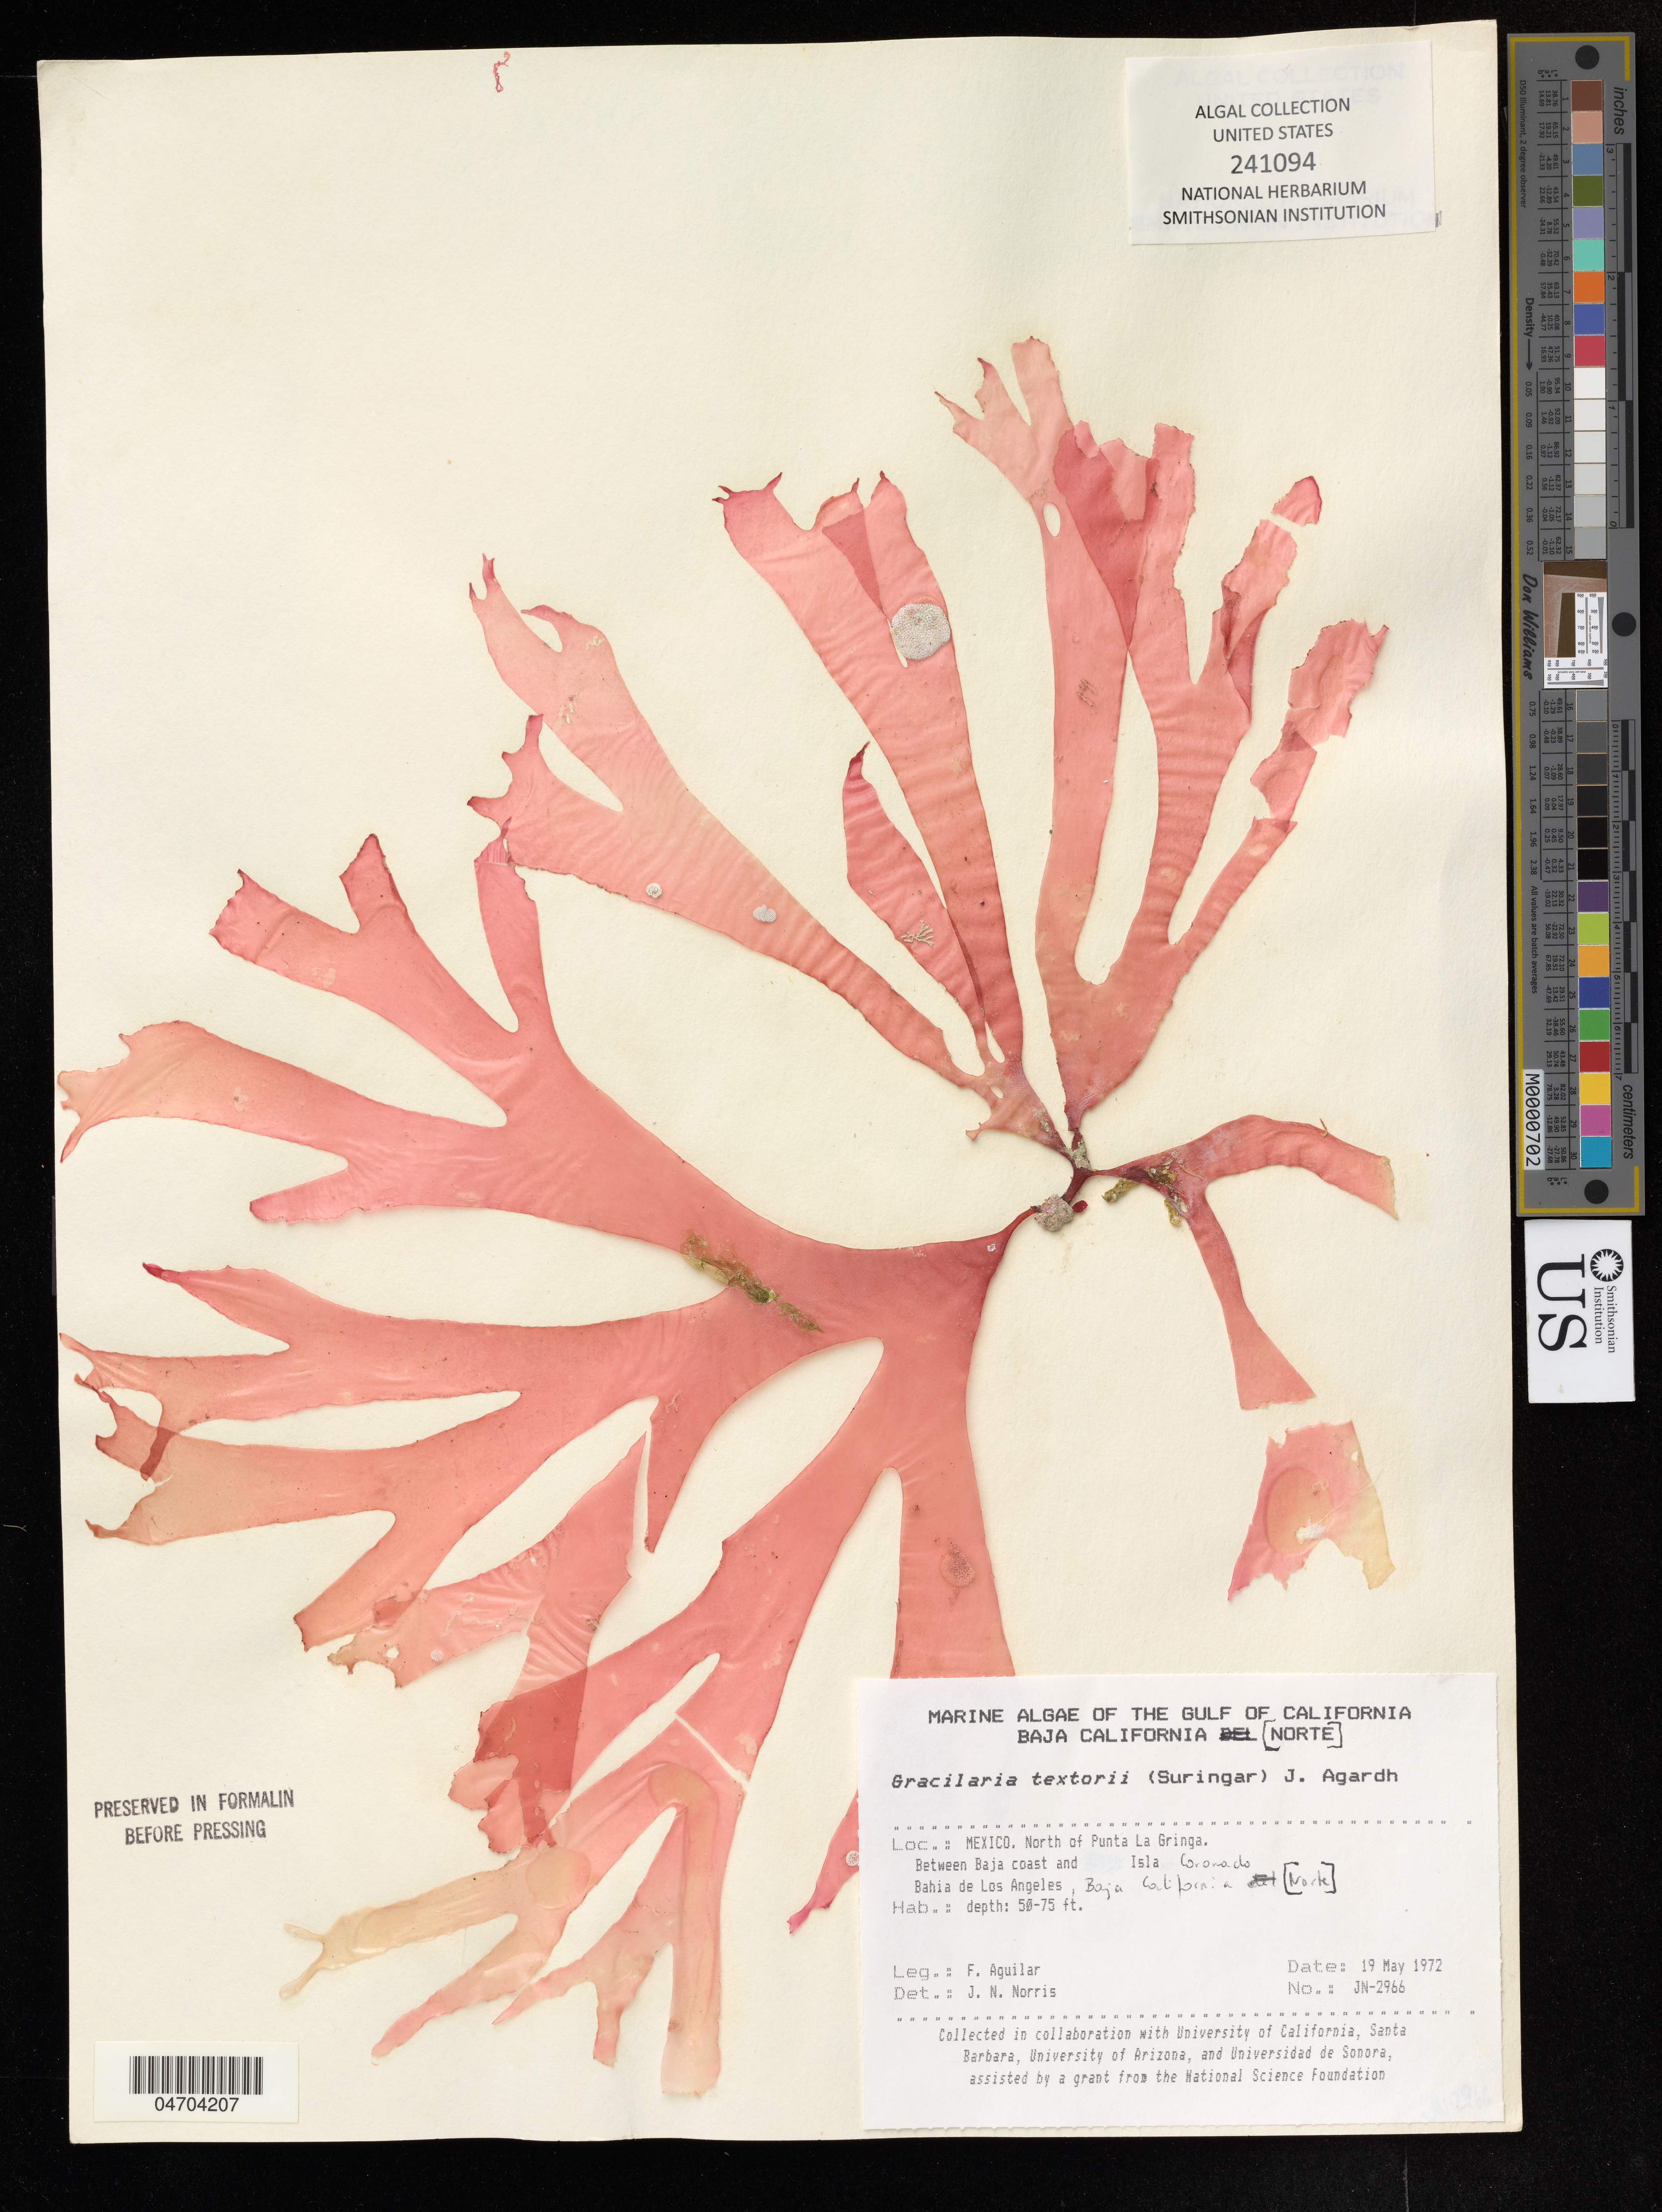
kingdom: Plantae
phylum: Rhodophyta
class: Florideophyceae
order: Gracilariales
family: Gracilariaceae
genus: Gracilaria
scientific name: Gracilaria textorii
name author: (Suringar) De Toni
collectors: F. Aguilar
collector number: JN-2966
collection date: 1972-05-19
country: Mexico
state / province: Baja California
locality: North of Punta La Gringa, Between Baja coast and Bahia de Los Angeles.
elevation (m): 15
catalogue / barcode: US 241094